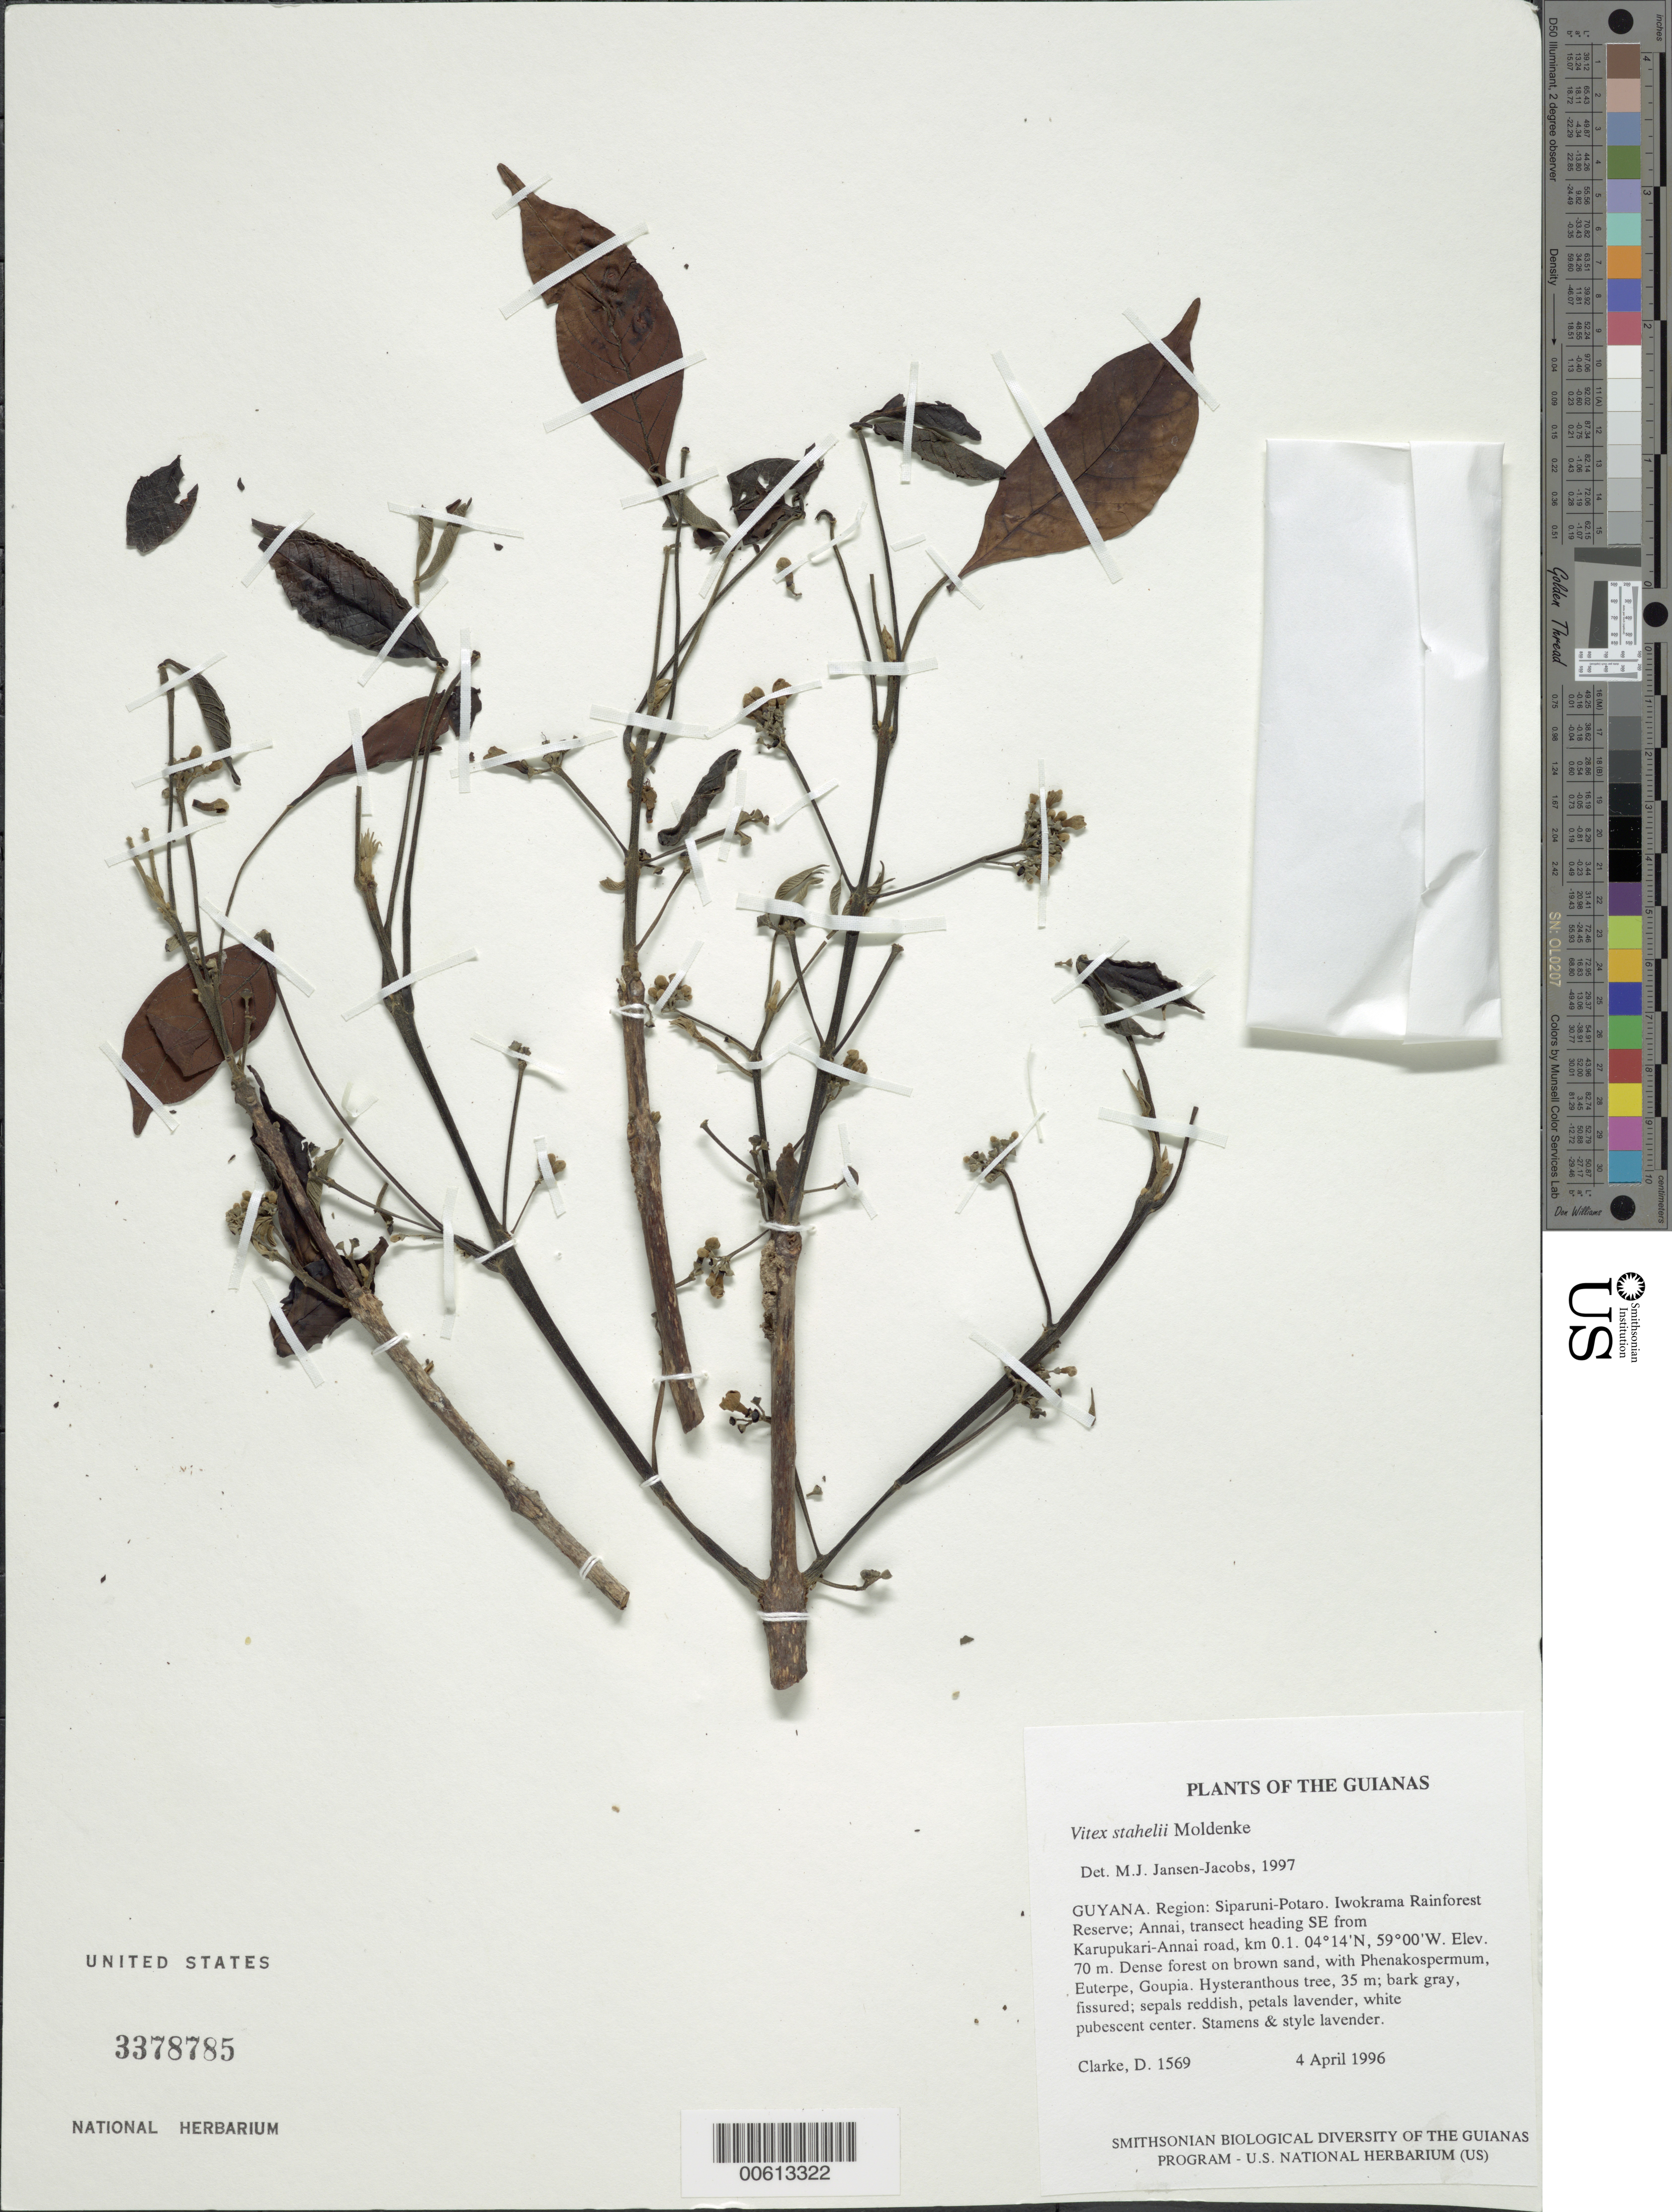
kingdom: Plantae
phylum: Tracheophyta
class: Magnoliopsida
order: Lamiales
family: Lamiaceae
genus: Vitex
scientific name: Vitex stahelii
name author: Moldenke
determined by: Jansen-Jacobs, M. J., (U), Nationaal Herbarium Nederland, Utrecht University branch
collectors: H. D. Clarke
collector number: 1569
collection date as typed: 4 April 1996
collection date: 1996-04-04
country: Guyana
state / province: Potaro-Siparuni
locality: Iwokrama Rainforest Reserve; Annai, transect heading SE from Karupukari-Annai road, km 0.1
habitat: Dense forest on brown sand, with Phenakospermum, Euterpe, Goupia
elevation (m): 70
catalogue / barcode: US 3378785